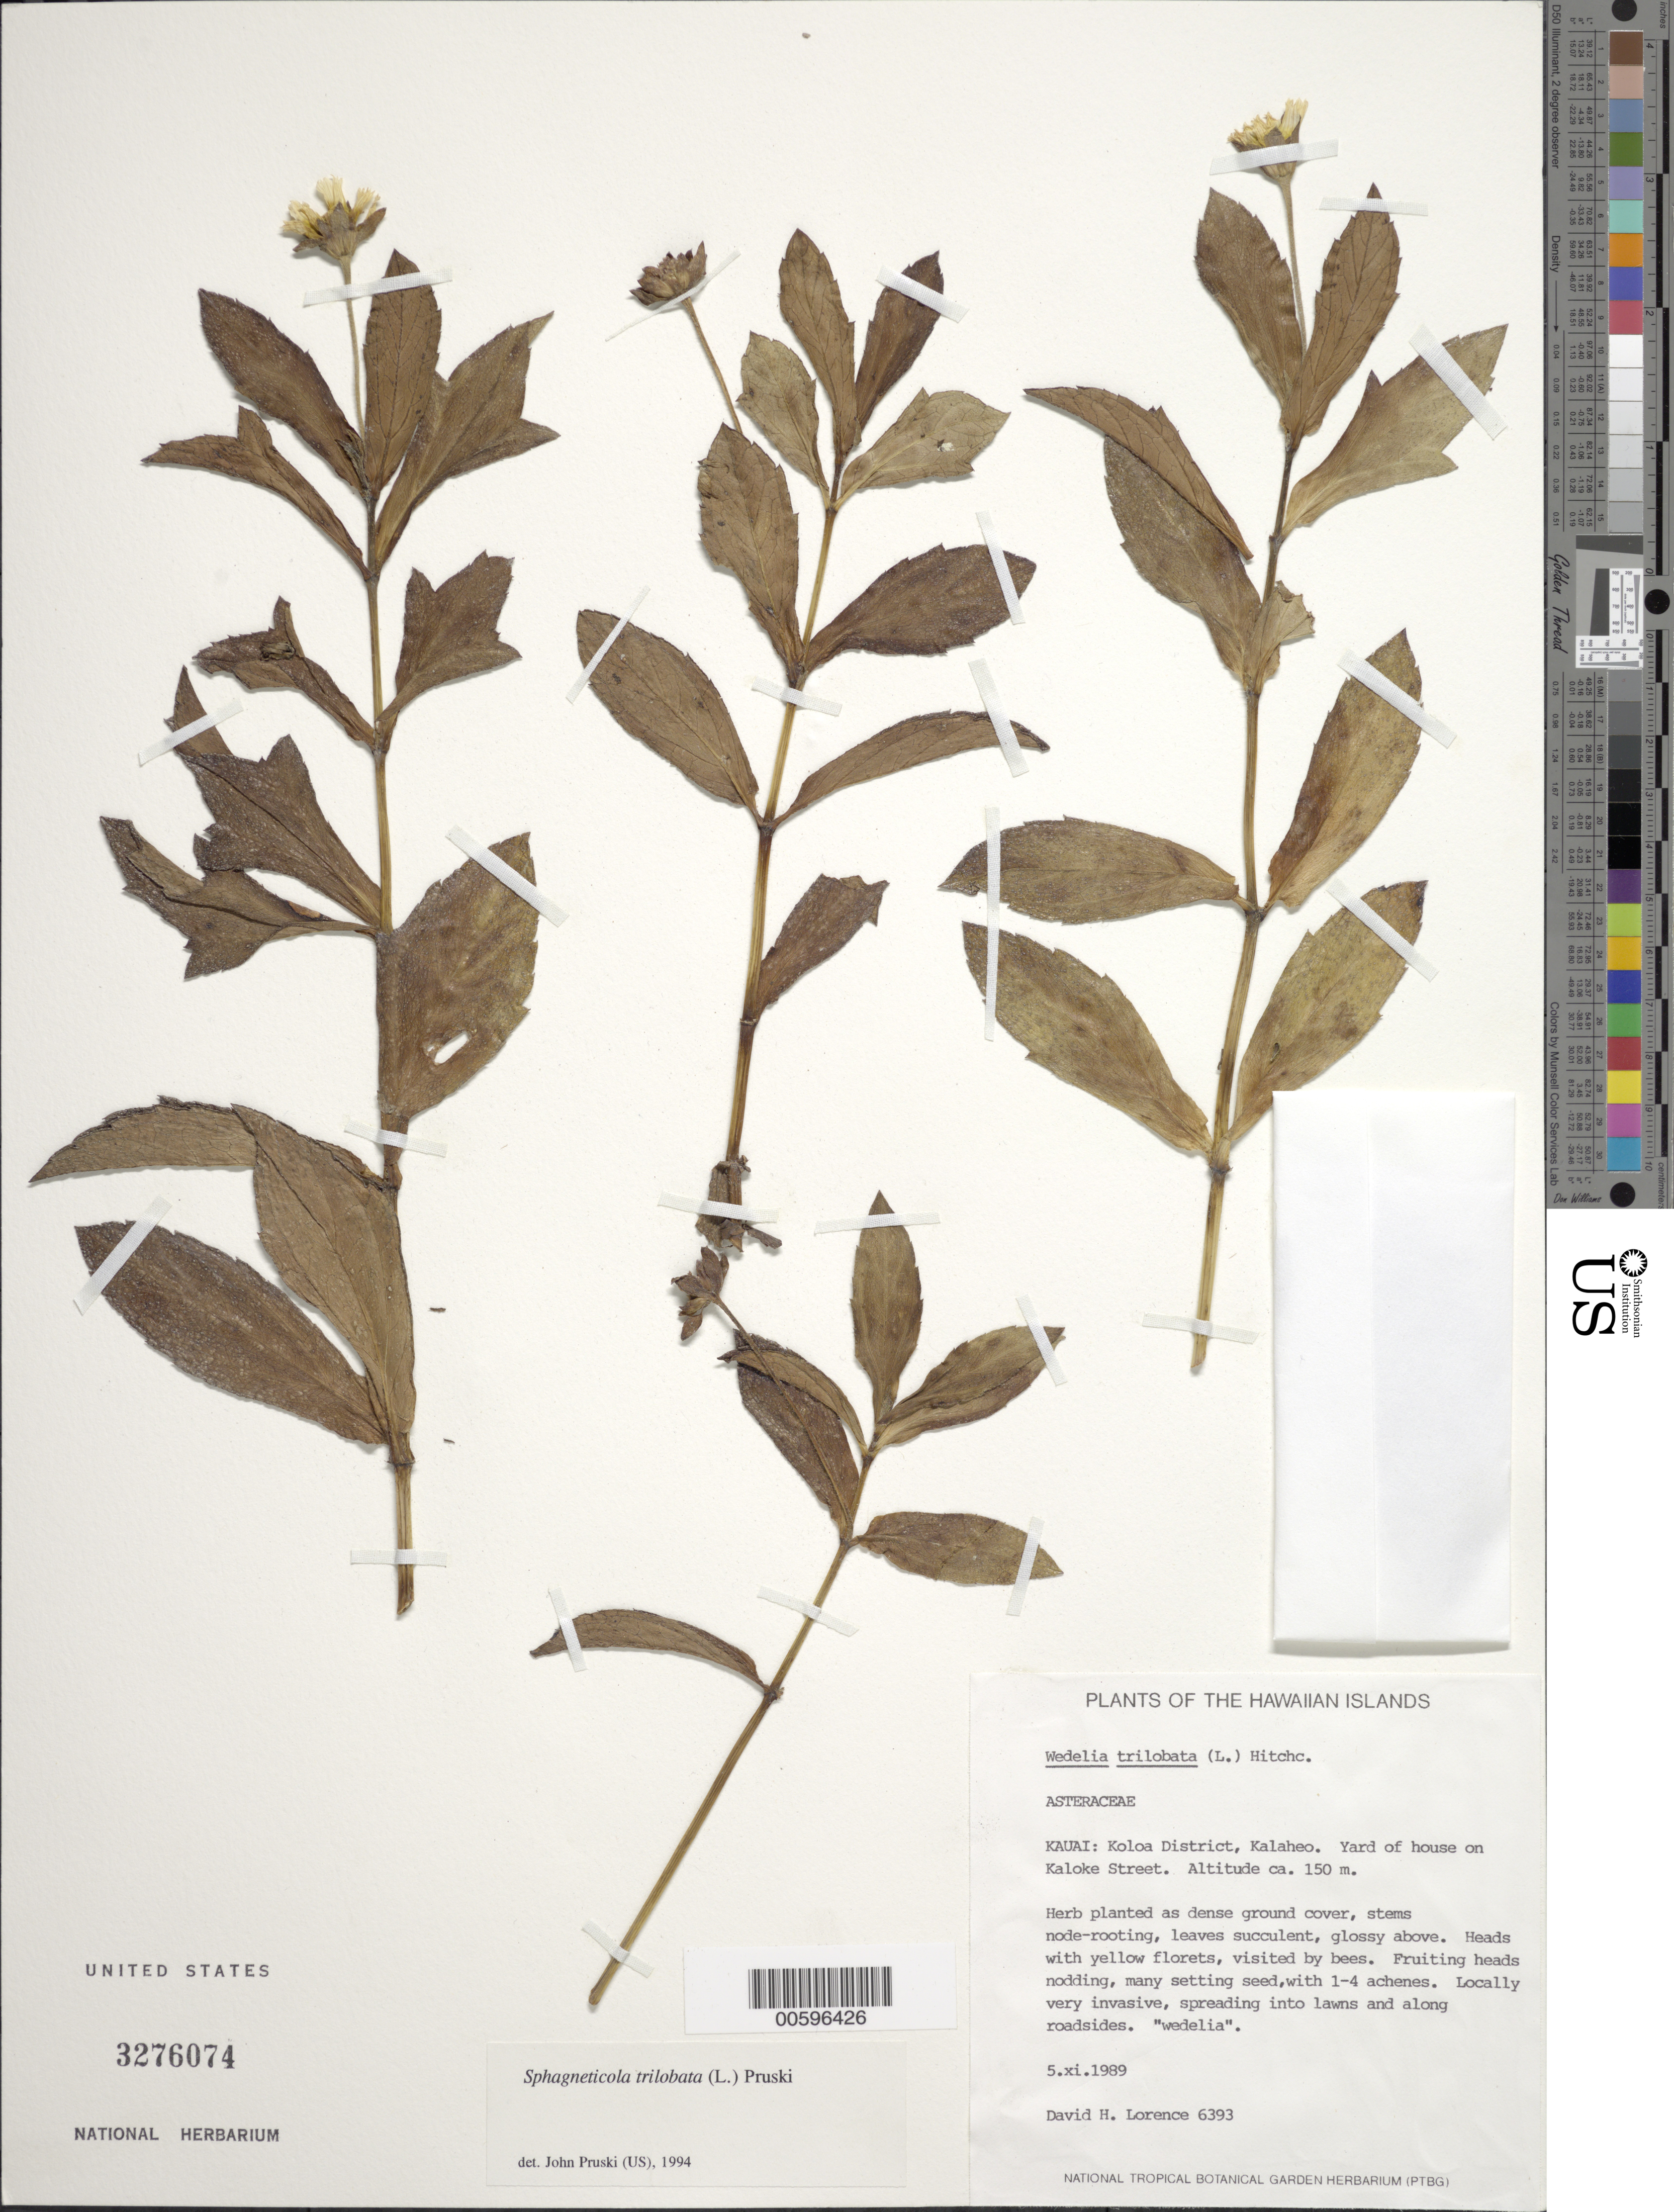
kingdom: Plantae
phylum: Tracheophyta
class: Magnoliopsida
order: Asterales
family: Asteraceae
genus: Sphagneticola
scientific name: Sphagneticola trilobata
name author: (L.) Pruski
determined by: Pruski, J. F.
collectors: D. Lorence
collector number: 6393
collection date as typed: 5 Nov 1989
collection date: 1989-11-05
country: United States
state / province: Hawaii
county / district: Kauai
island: Kaua'i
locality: Koloa Dist, Kalaheo. Yard of house on Kaloke St.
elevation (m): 150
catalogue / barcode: US 3276074